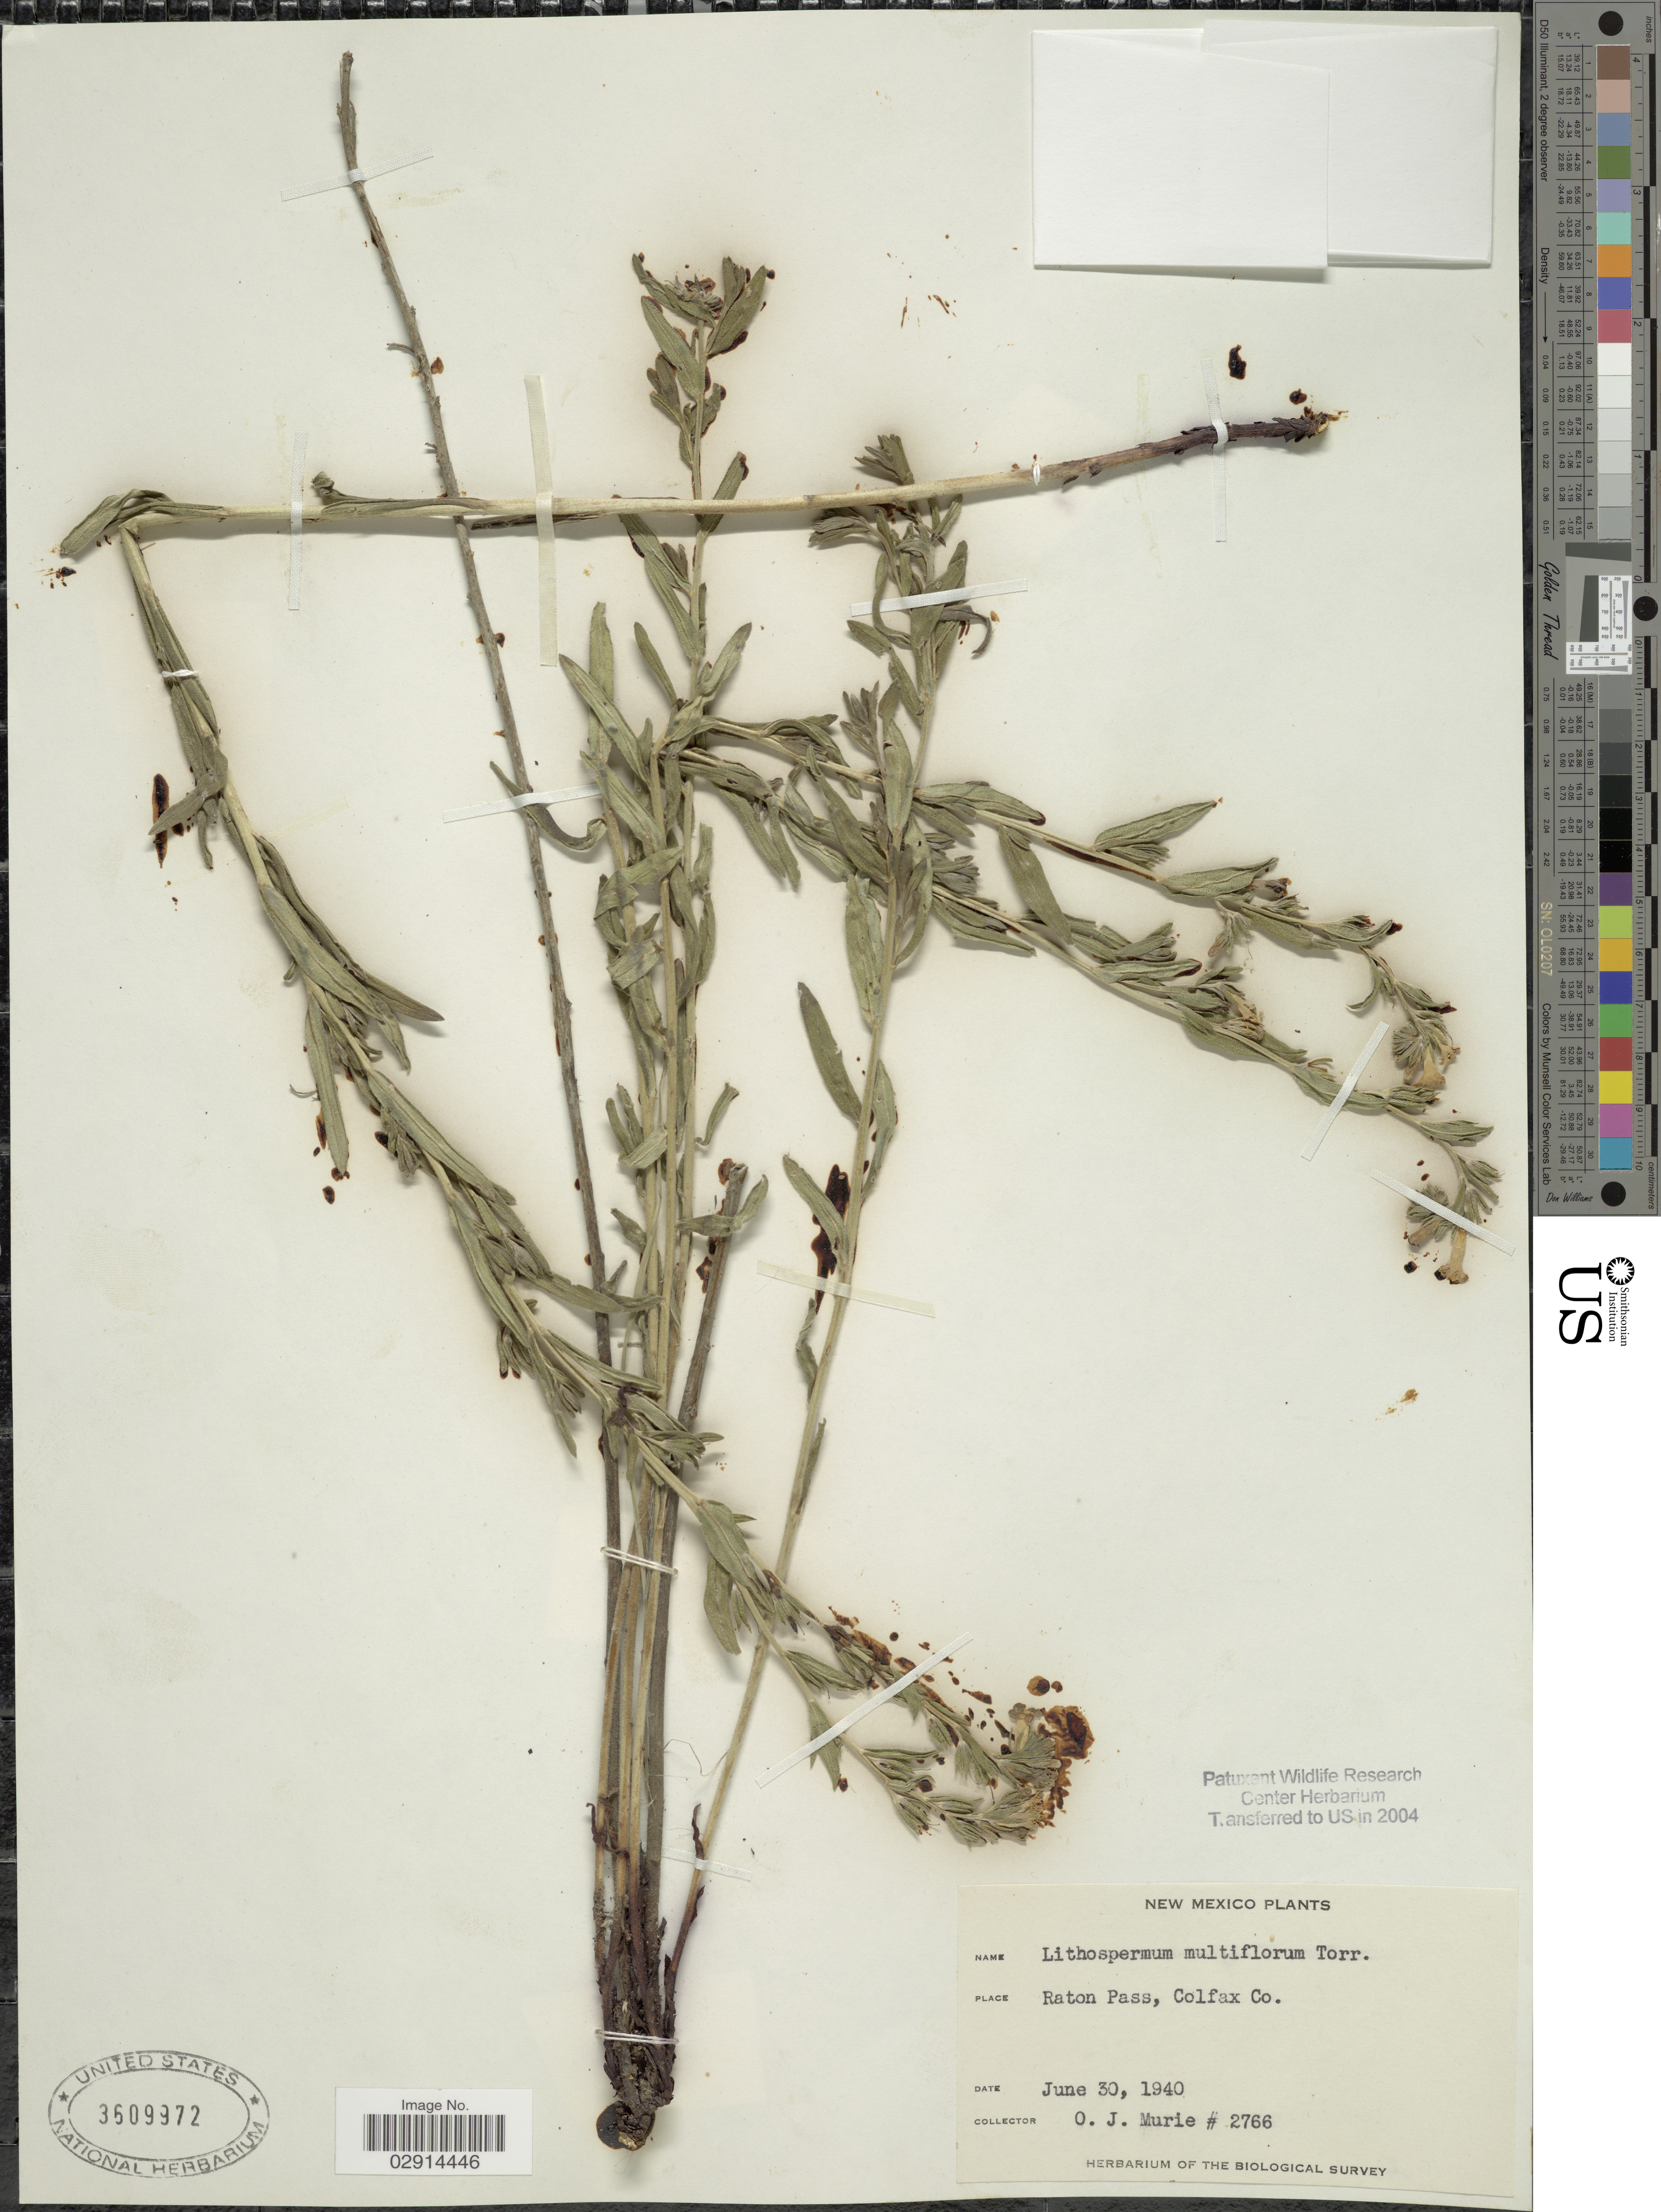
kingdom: Plantae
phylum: Tracheophyta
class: Magnoliopsida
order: Boraginales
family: Boraginaceae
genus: Lithospermum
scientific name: Lithospermum multiflorum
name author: Torr. ex A. Gray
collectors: O. Murie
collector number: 2766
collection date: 1940-06-30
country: United States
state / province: New Mexico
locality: Raton Pass, Colfax Co.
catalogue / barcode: US 3609972